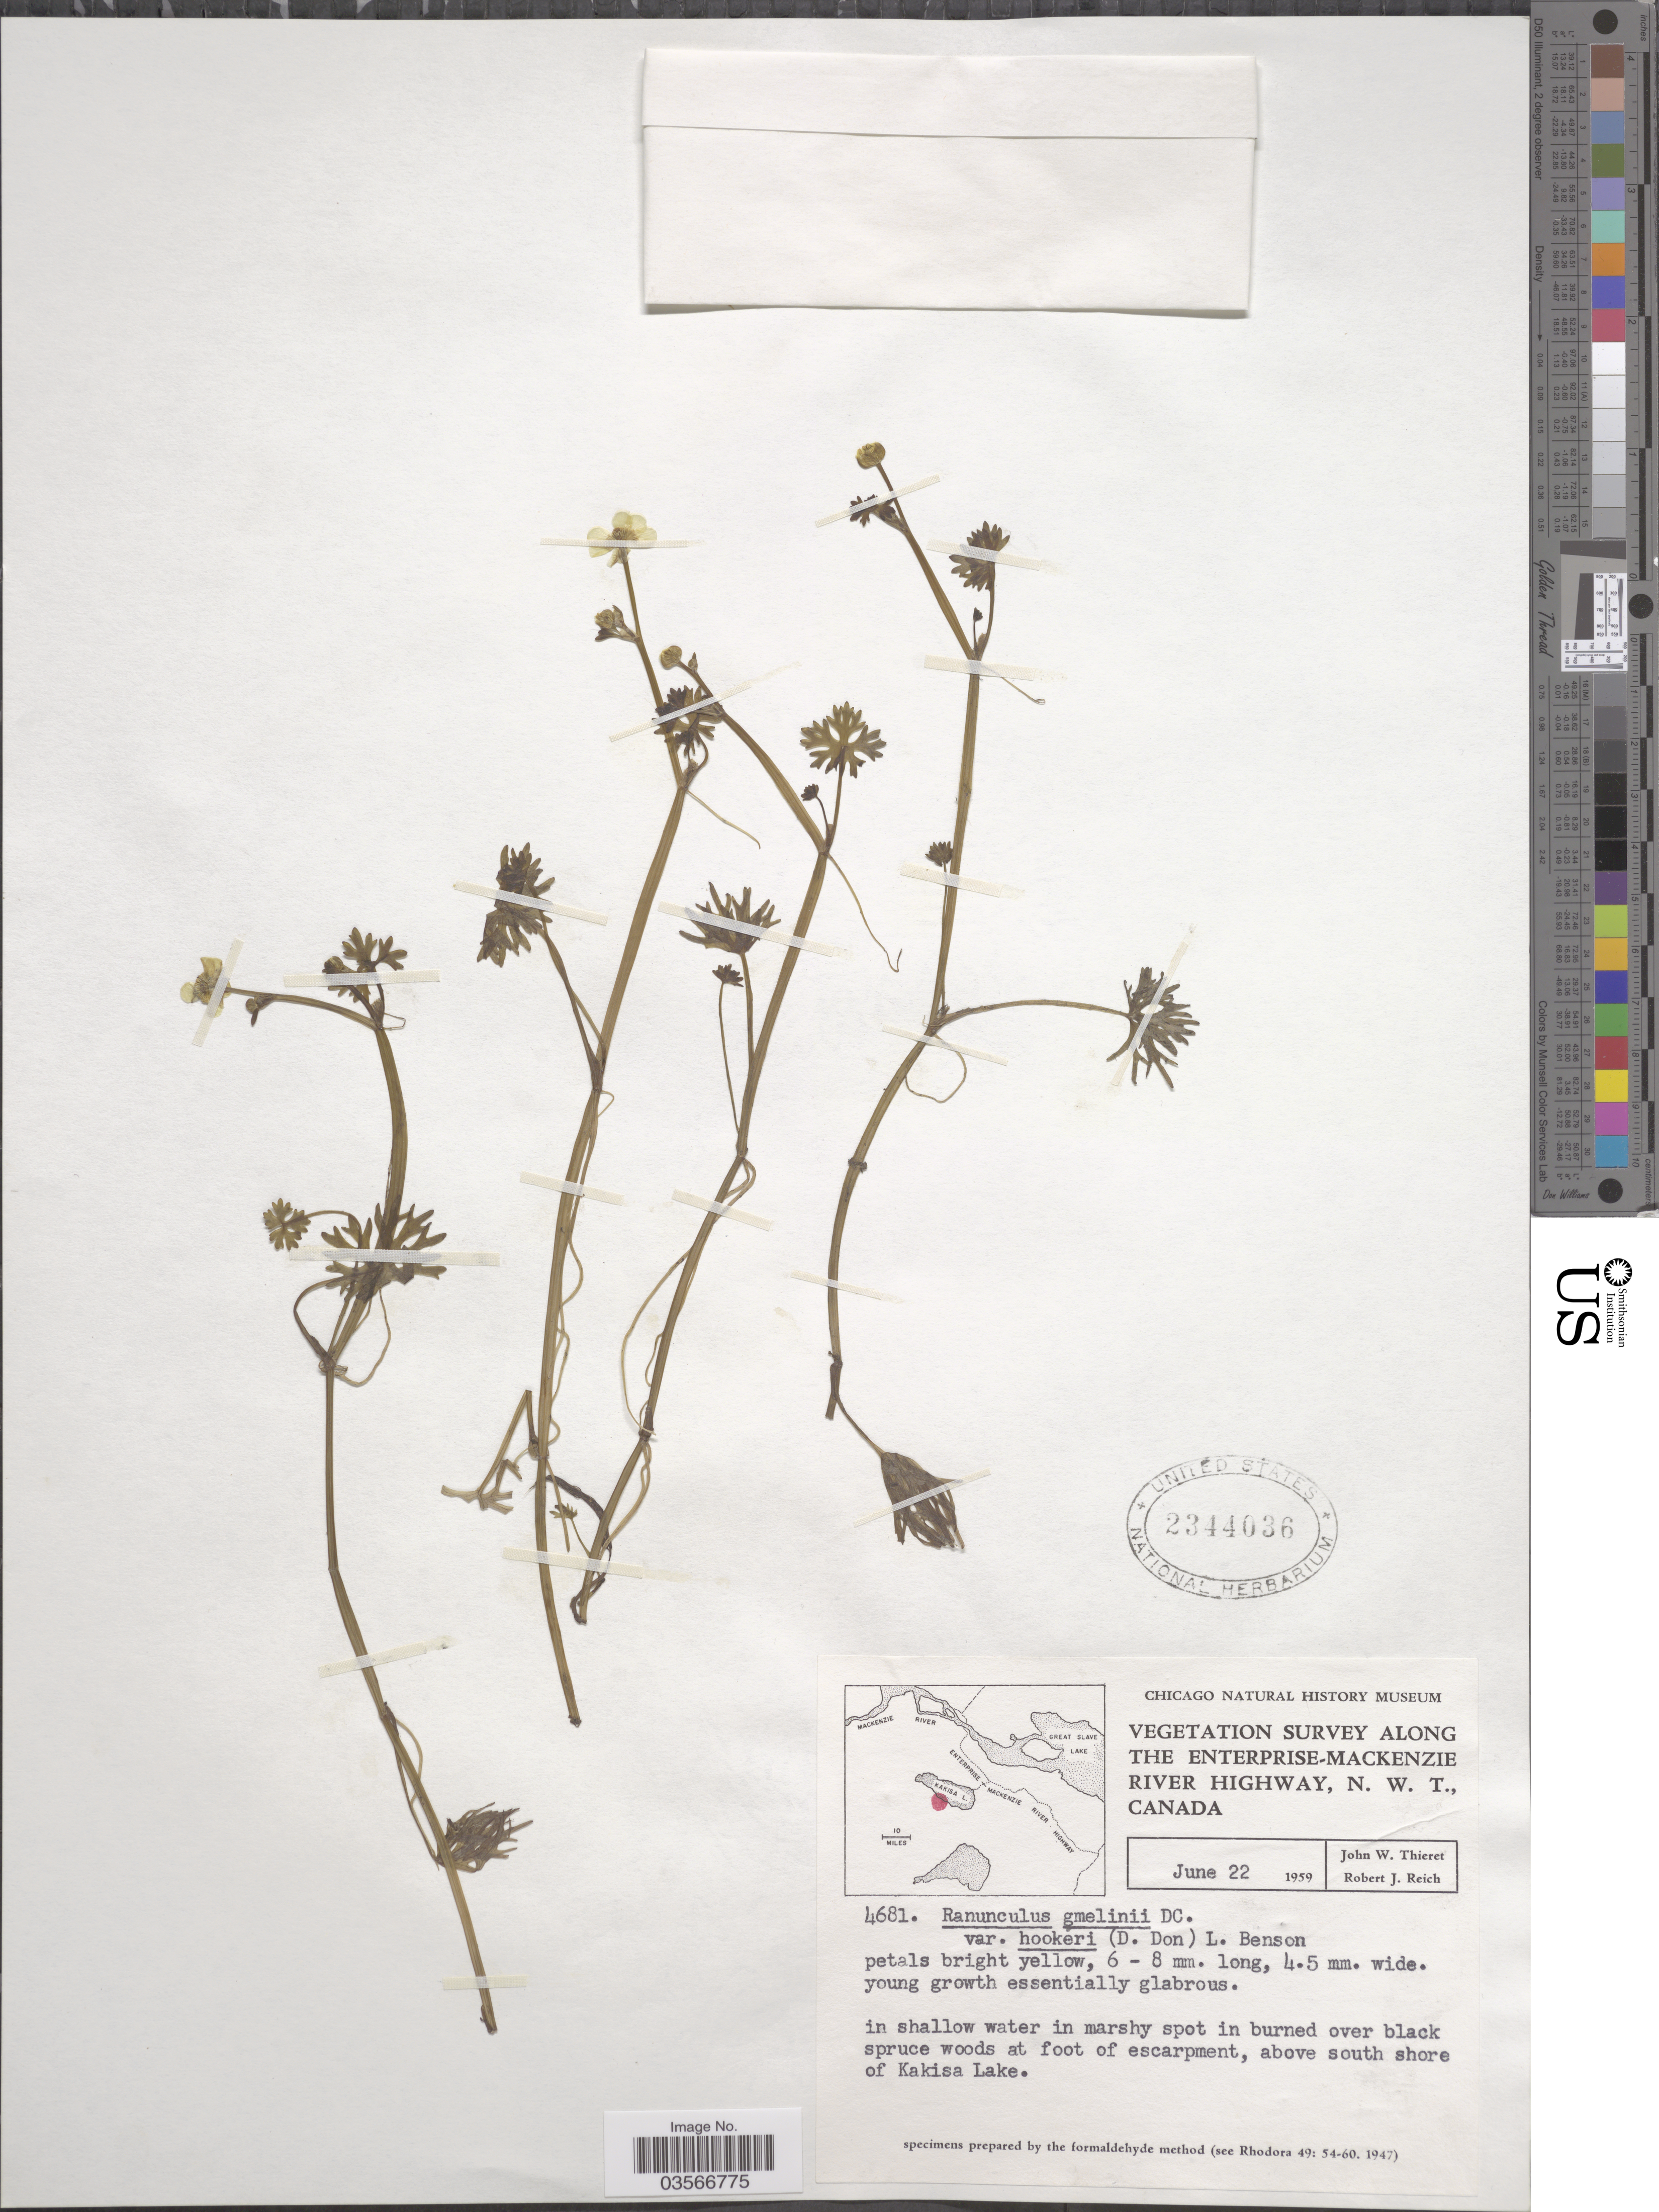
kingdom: Plantae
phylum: Tracheophyta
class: Magnoliopsida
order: Ranunculales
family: Ranunculaceae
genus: Ranunculus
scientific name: Ranunculus gmelinii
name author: DC.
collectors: J. W. Thieret & R. Reich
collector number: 4681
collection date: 1959-06-22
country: Canada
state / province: Northwest Territories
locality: Along the Enterprise-Mackenzie River Highway, N. W. T. In shallow water in marshy spot in burned over black spruce woods at foot of escarpment, above south shore of Kakisa Lake.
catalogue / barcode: US 2344036